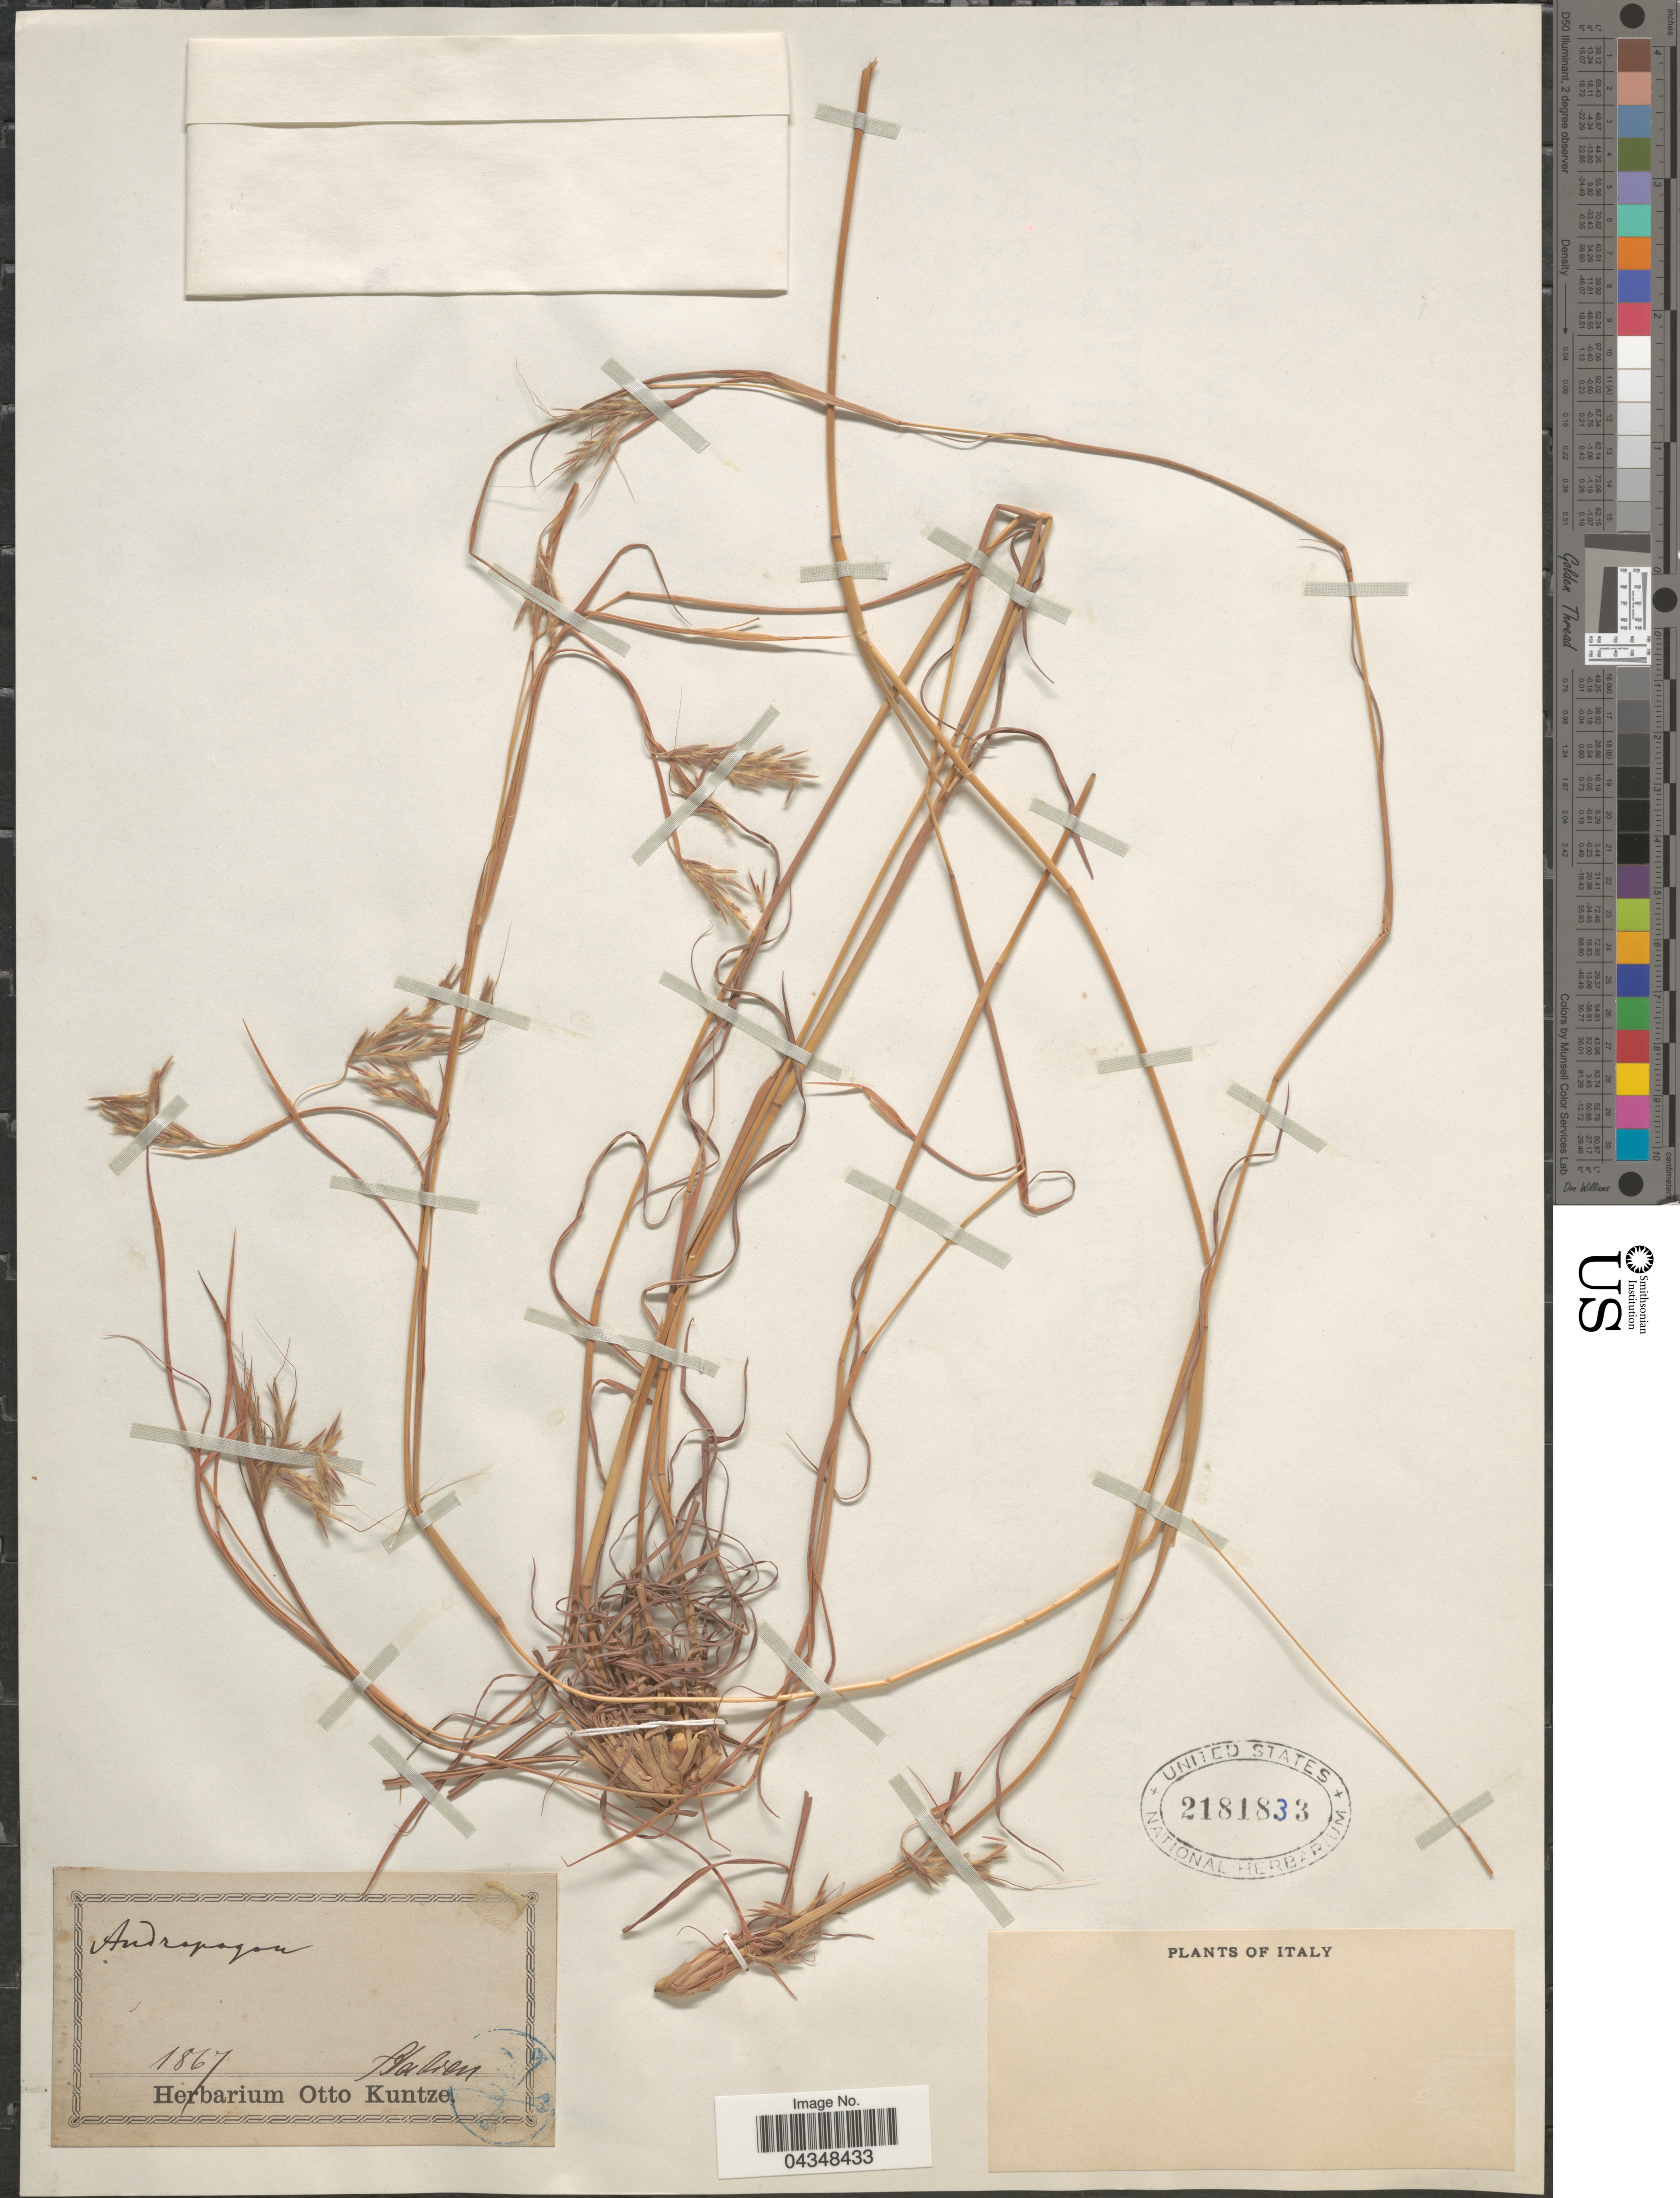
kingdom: Plantae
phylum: Tracheophyta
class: Liliopsida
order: Poales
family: Poaceae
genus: Bothriochloa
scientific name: Bothriochloa sp.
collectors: ex herb. Otto Kuntze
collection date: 1867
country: Italy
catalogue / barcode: US 2181833